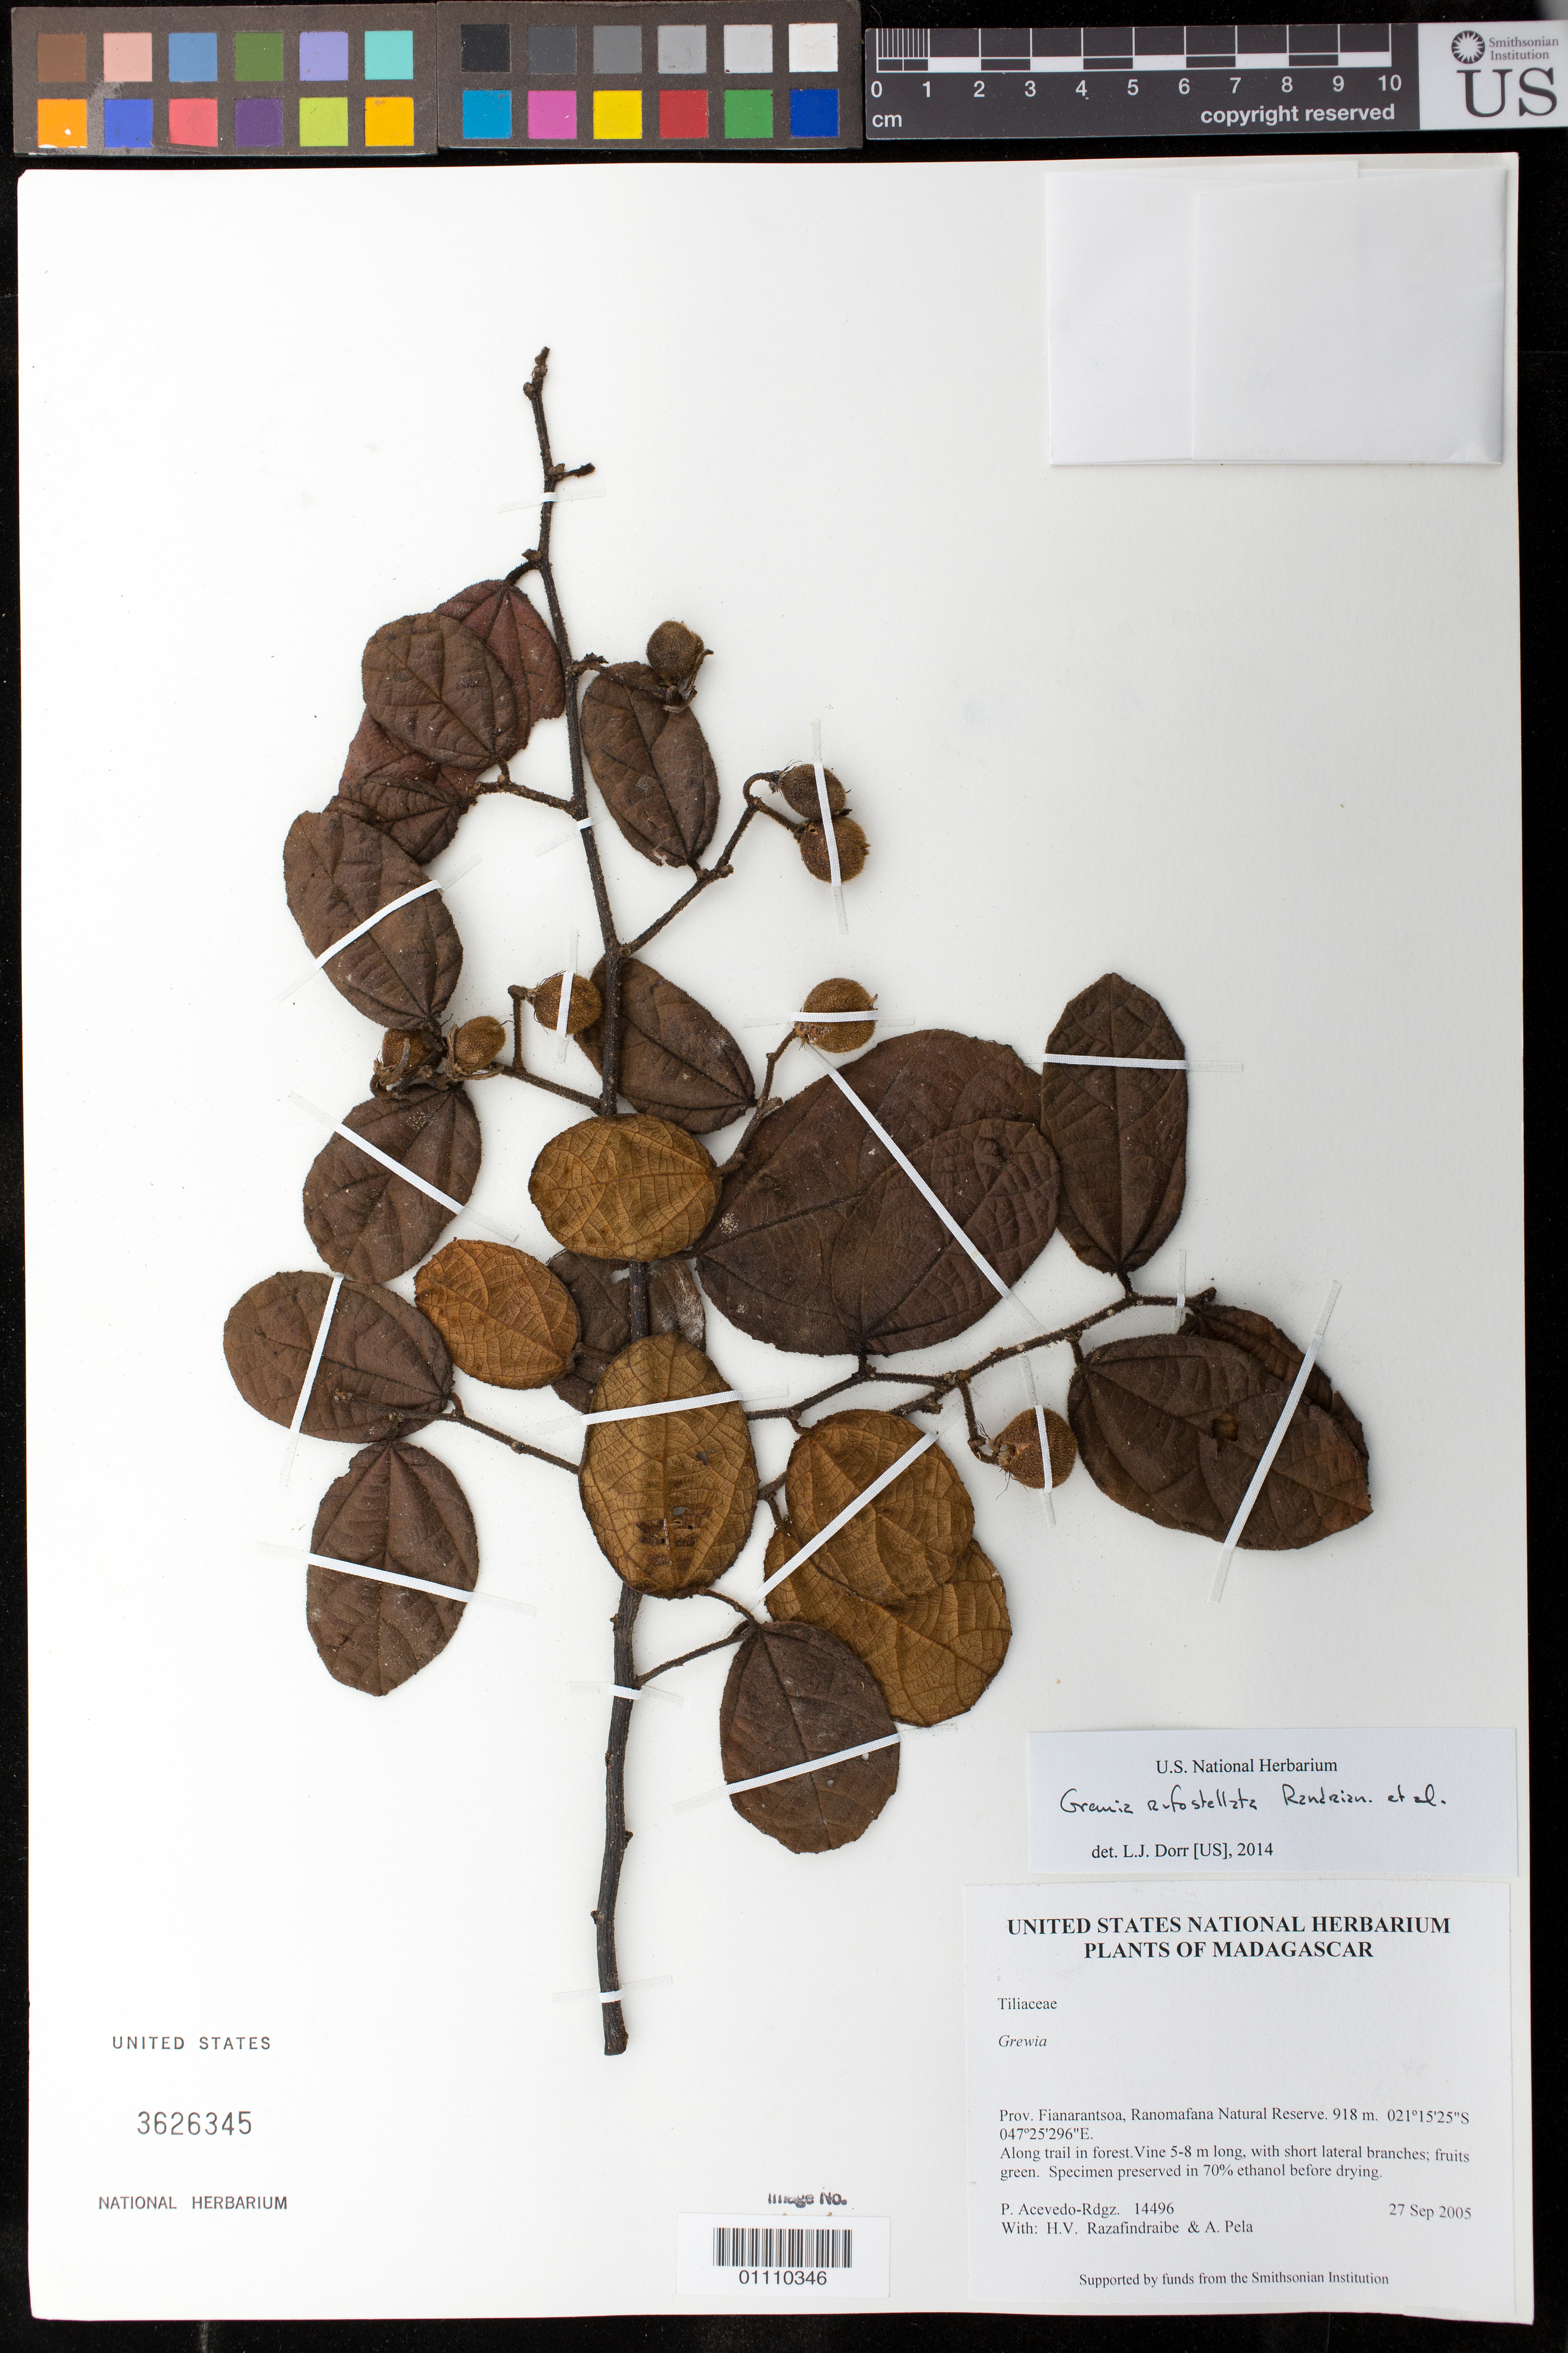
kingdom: Plantae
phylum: Tracheophyta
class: Magnoliopsida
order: Malvales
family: Malvaceae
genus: Grewia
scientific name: Grewia rufostellata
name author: Randrian. et al.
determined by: Dorr, L. J., (BOT), Smithsonian Institution - National Museum of Natural History (UNITED STATES)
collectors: P. Acevedo-Rodr., H. Razafindraibe & A. Pela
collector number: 14496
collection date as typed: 27 Sep 2005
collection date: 2005-09-27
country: Madagascar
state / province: Haute Matsiatra / Vatovavy Fitovinany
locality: Prov. Fianarantsoa, Ranomafana Natural Reserve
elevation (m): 918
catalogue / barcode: US 3626345